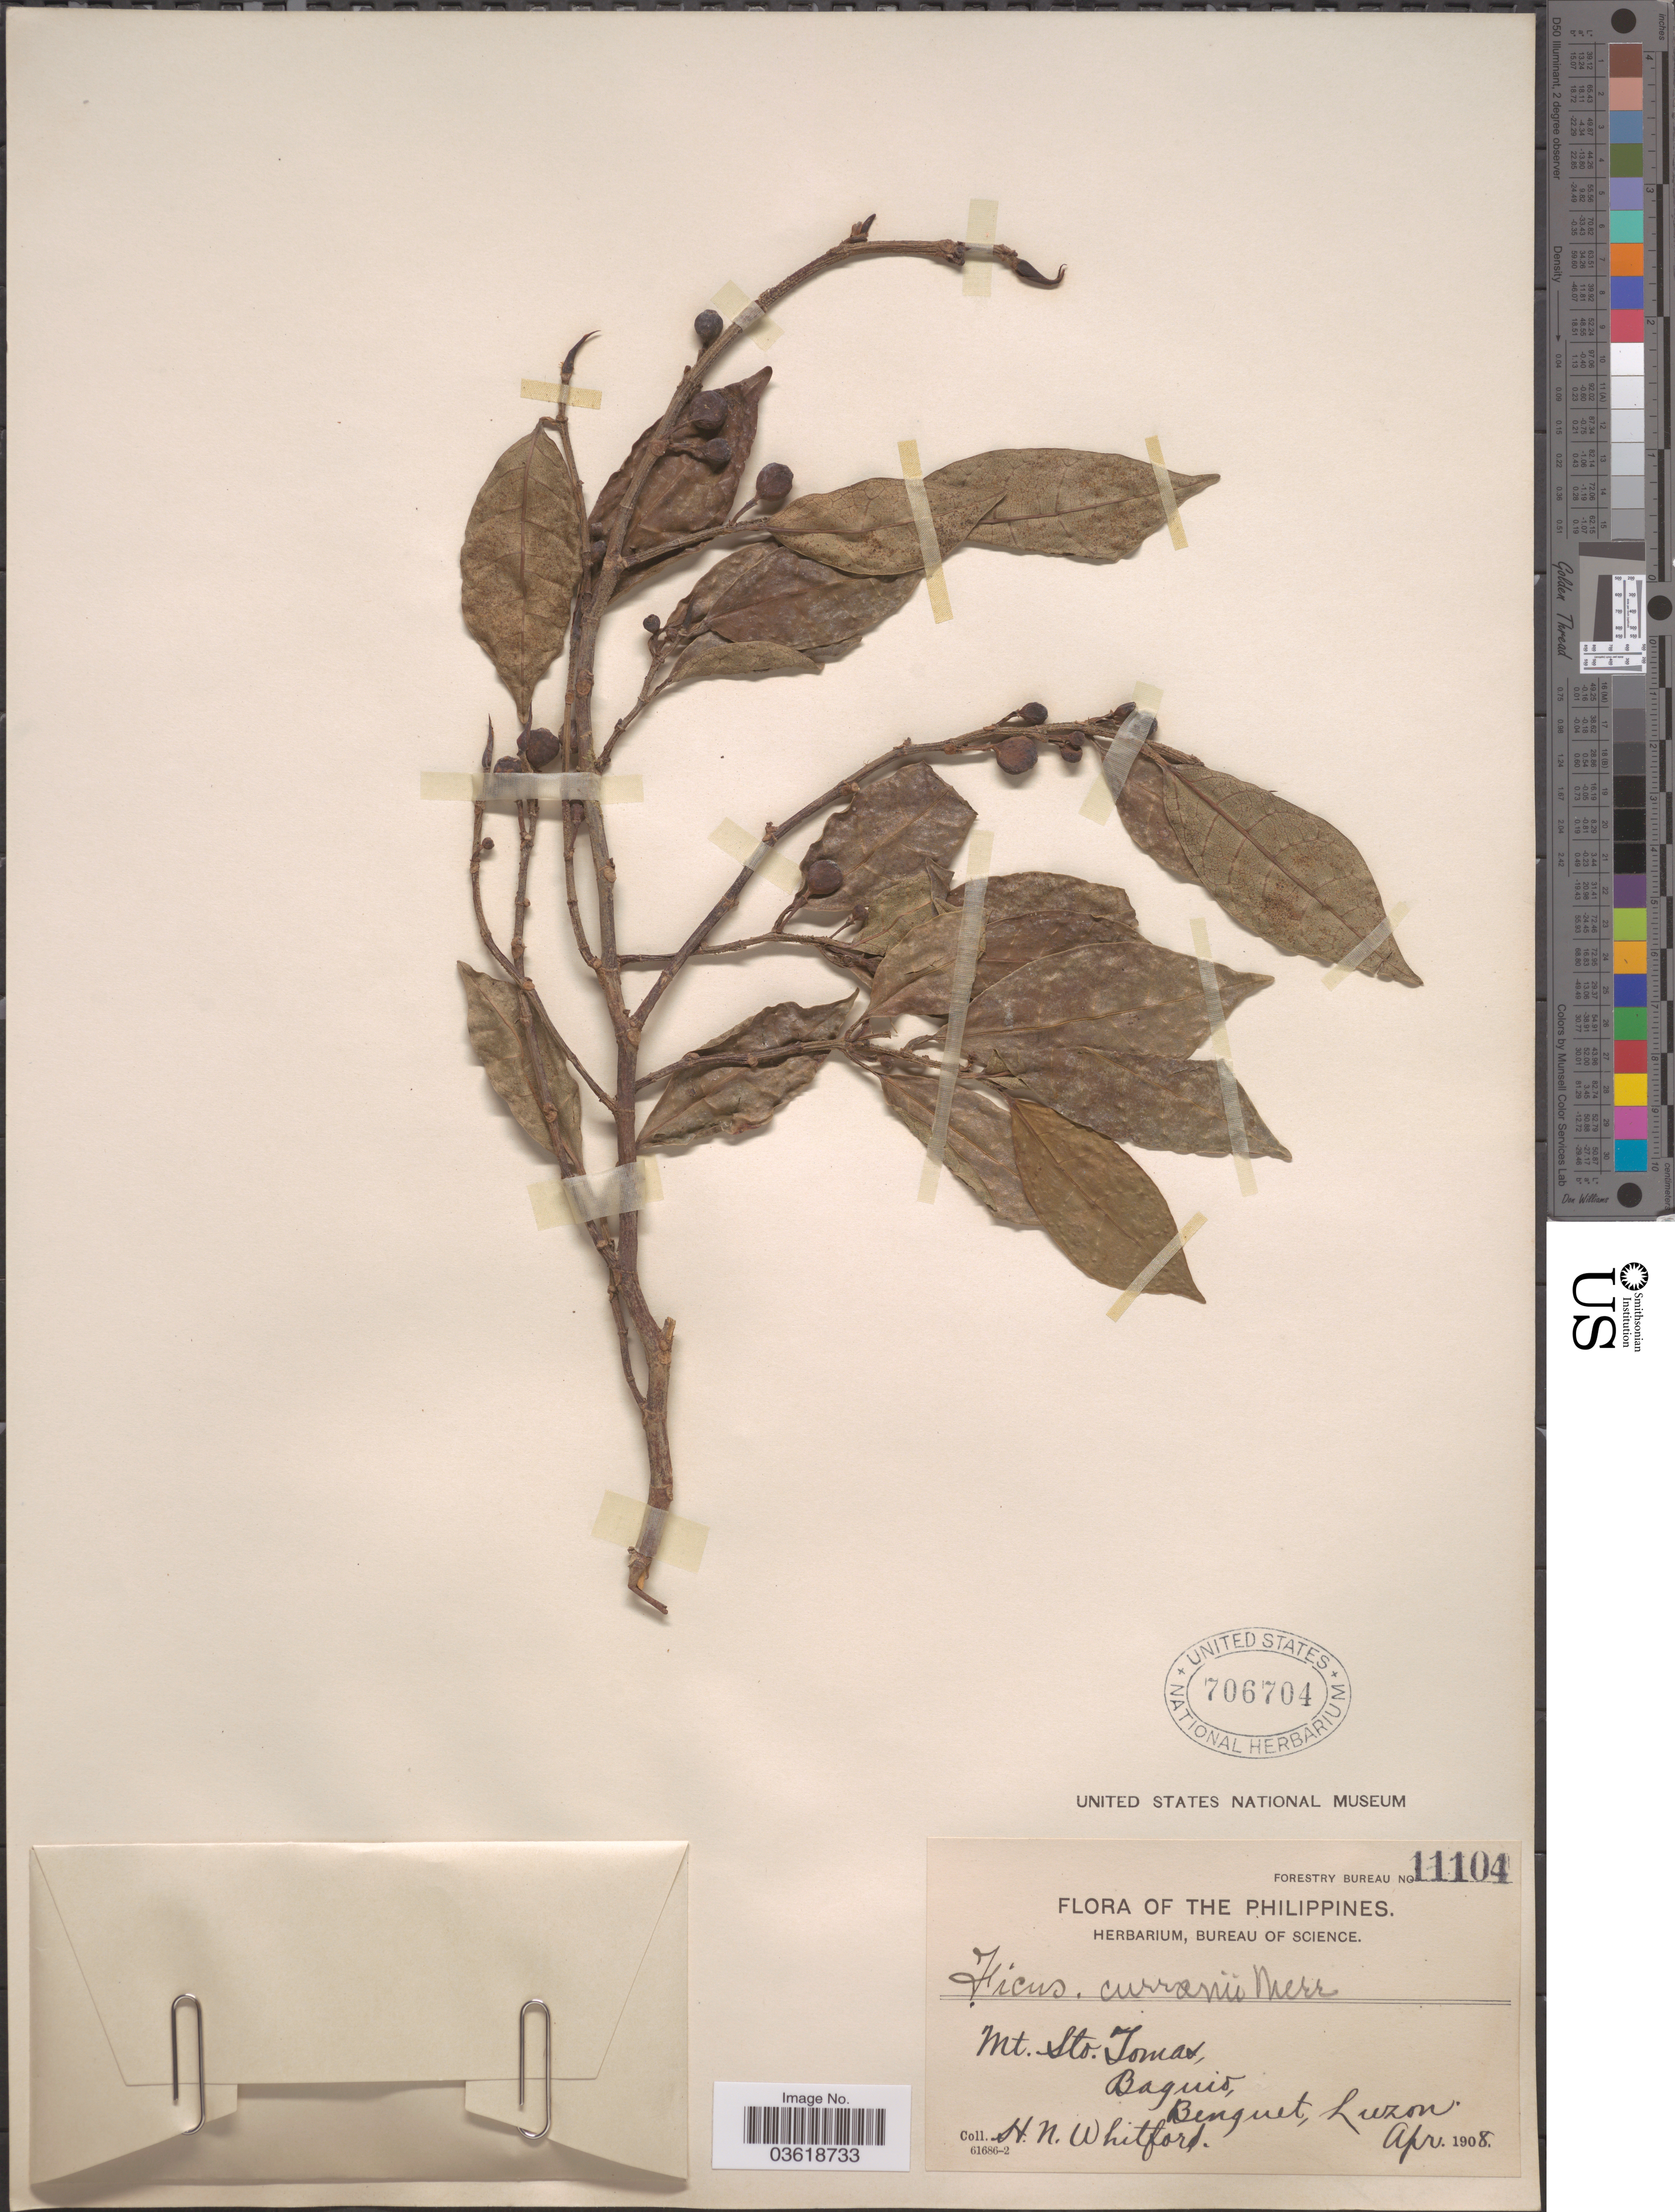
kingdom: Plantae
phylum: Tracheophyta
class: Magnoliopsida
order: Rosales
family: Moraceae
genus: Ficus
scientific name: Ficus curranii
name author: Merr.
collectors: H. N. Whitford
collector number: Forestry Bureau 11104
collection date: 1908-04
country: Philippines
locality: Mt. Sto. Tomas, Baguio, Benguet, Luzon.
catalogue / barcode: US 706704